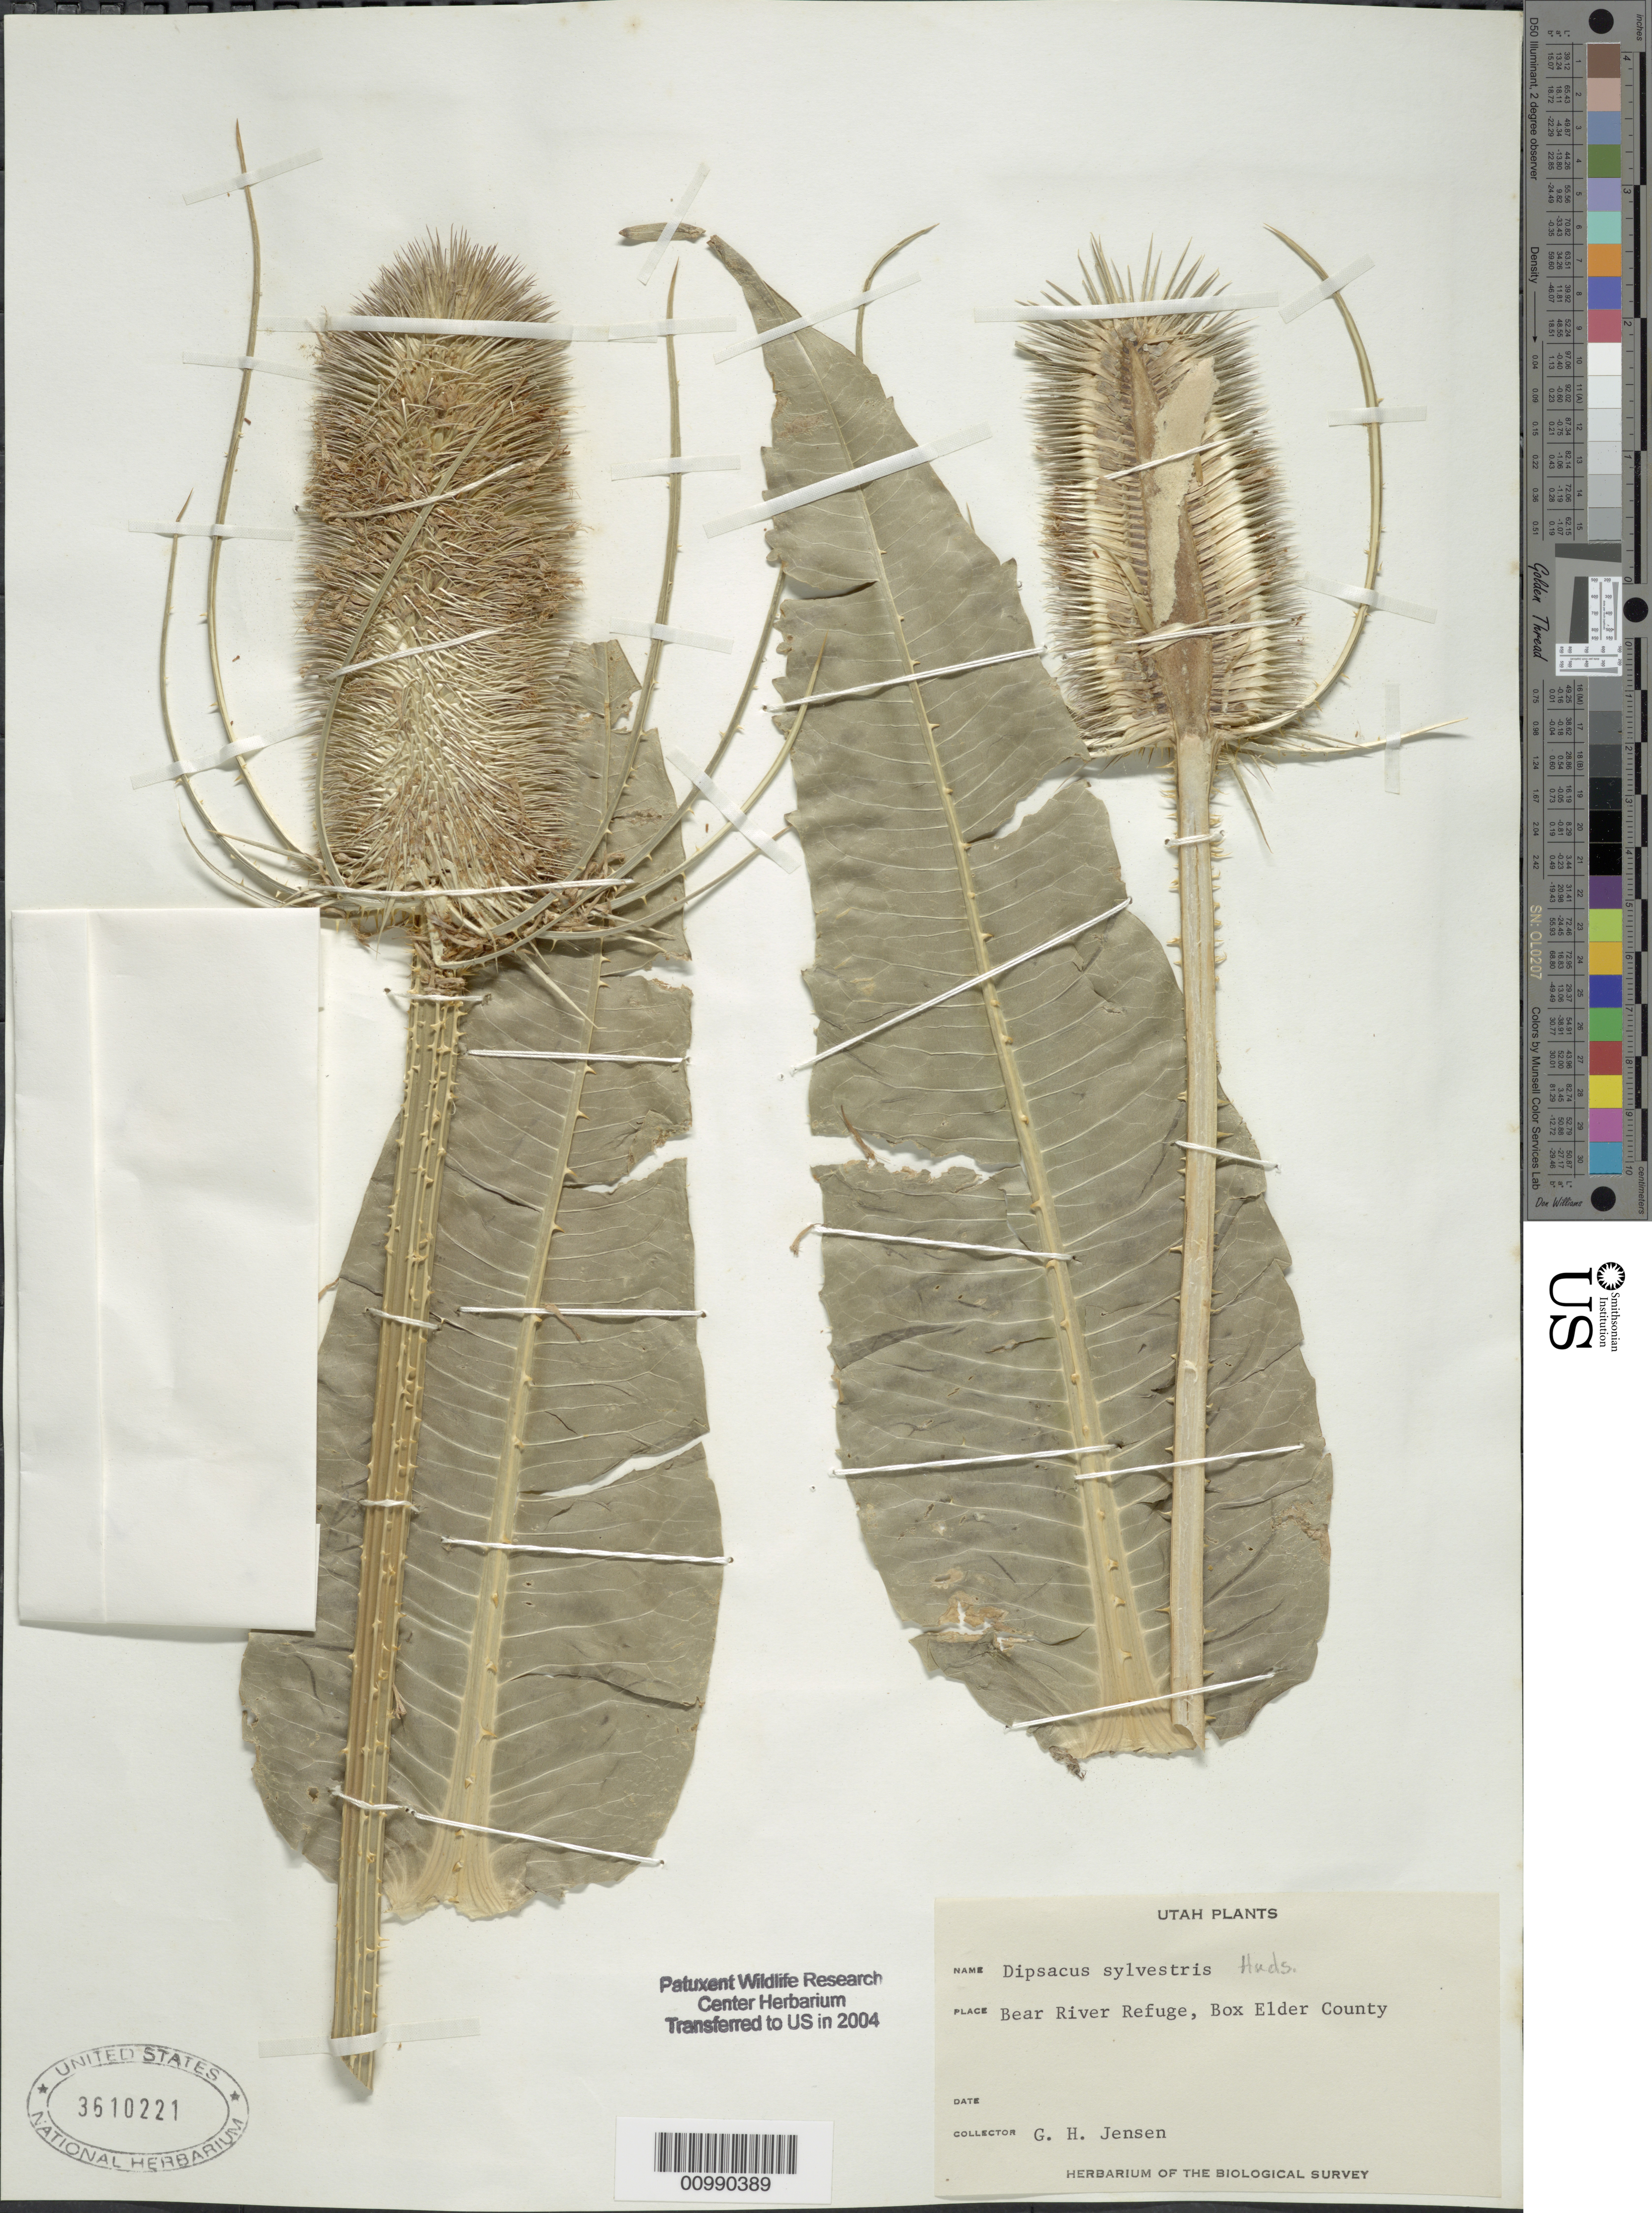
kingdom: Plantae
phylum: Tracheophyta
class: Magnoliopsida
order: Dipsacales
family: Caprifoliaceae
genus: Dipsacus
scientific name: Dipsacus sylvestris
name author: Huds.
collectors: G. H. Jensen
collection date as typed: s.d.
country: United States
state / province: Utah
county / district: Box Elder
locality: Bear River Refuge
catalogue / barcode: US 3610221